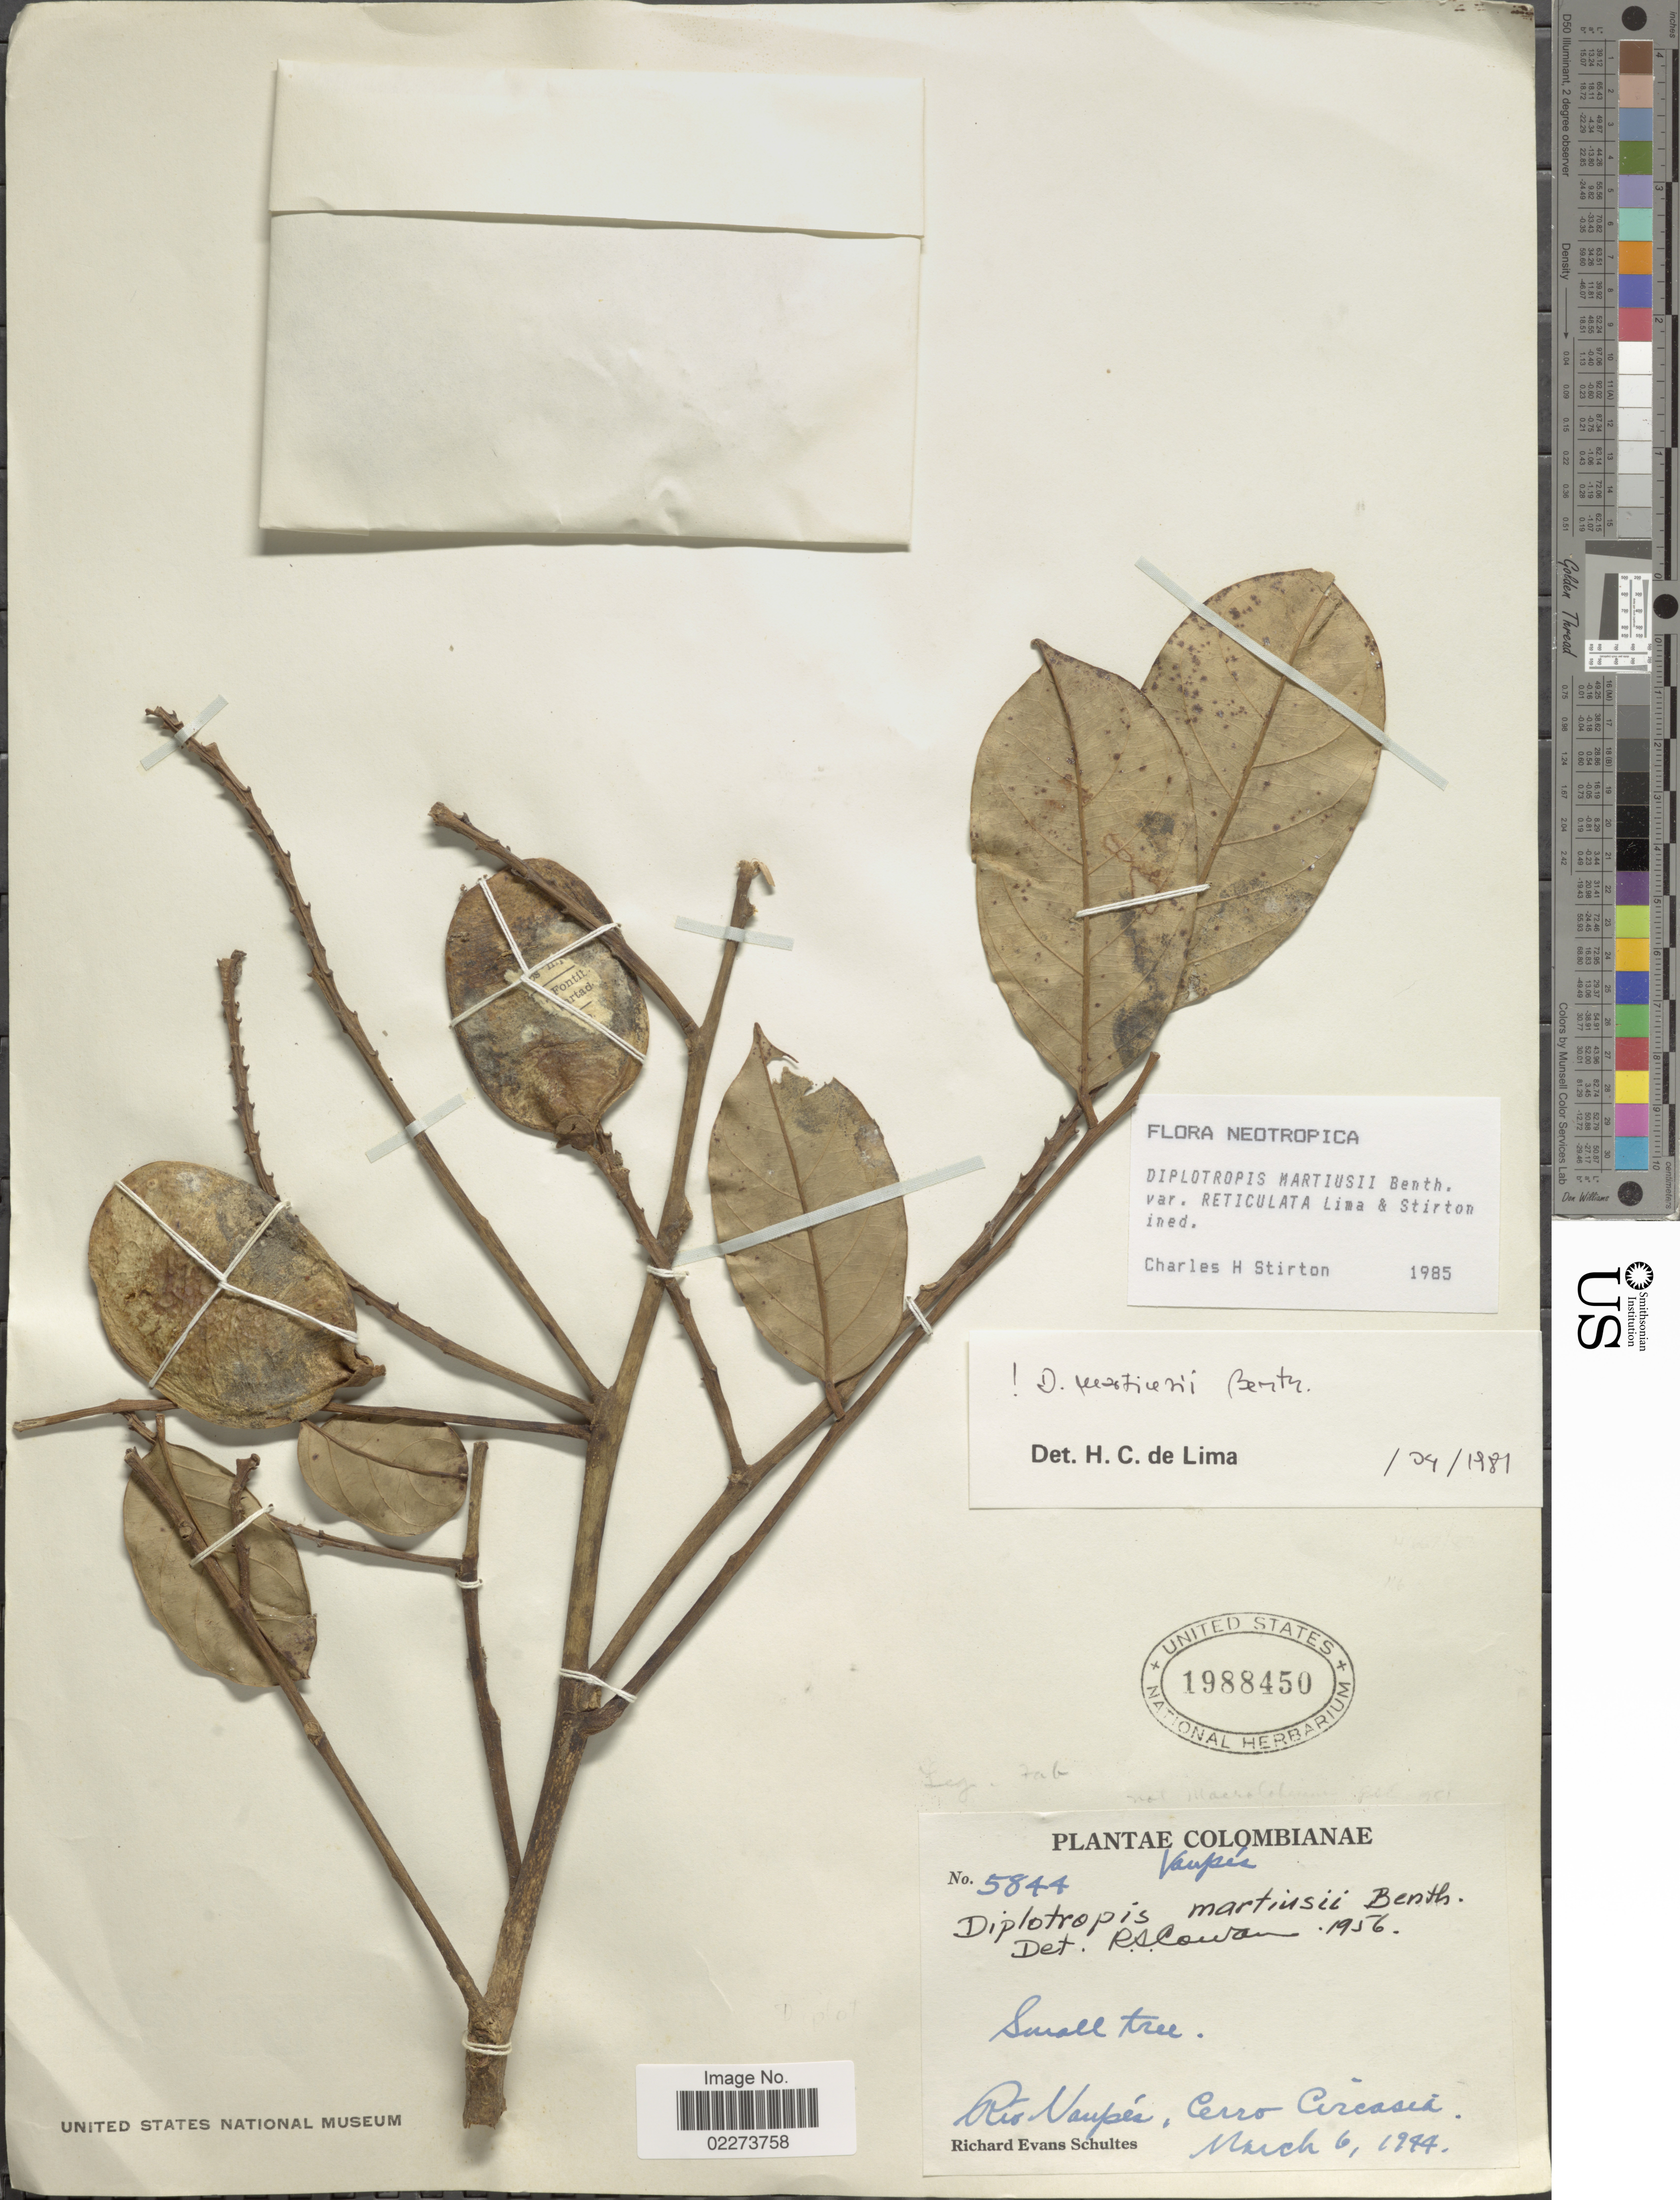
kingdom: Plantae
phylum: Tracheophyta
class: Magnoliopsida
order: Fabales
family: Fabaceae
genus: Diplotropis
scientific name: Diplotropis martiusii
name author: Benth.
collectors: R. E. Schultes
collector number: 5844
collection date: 1944-03-06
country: Colombia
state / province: Vaupés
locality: Vaupes, Rio Vaupes, Cerro Circasea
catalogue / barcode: US 1988450